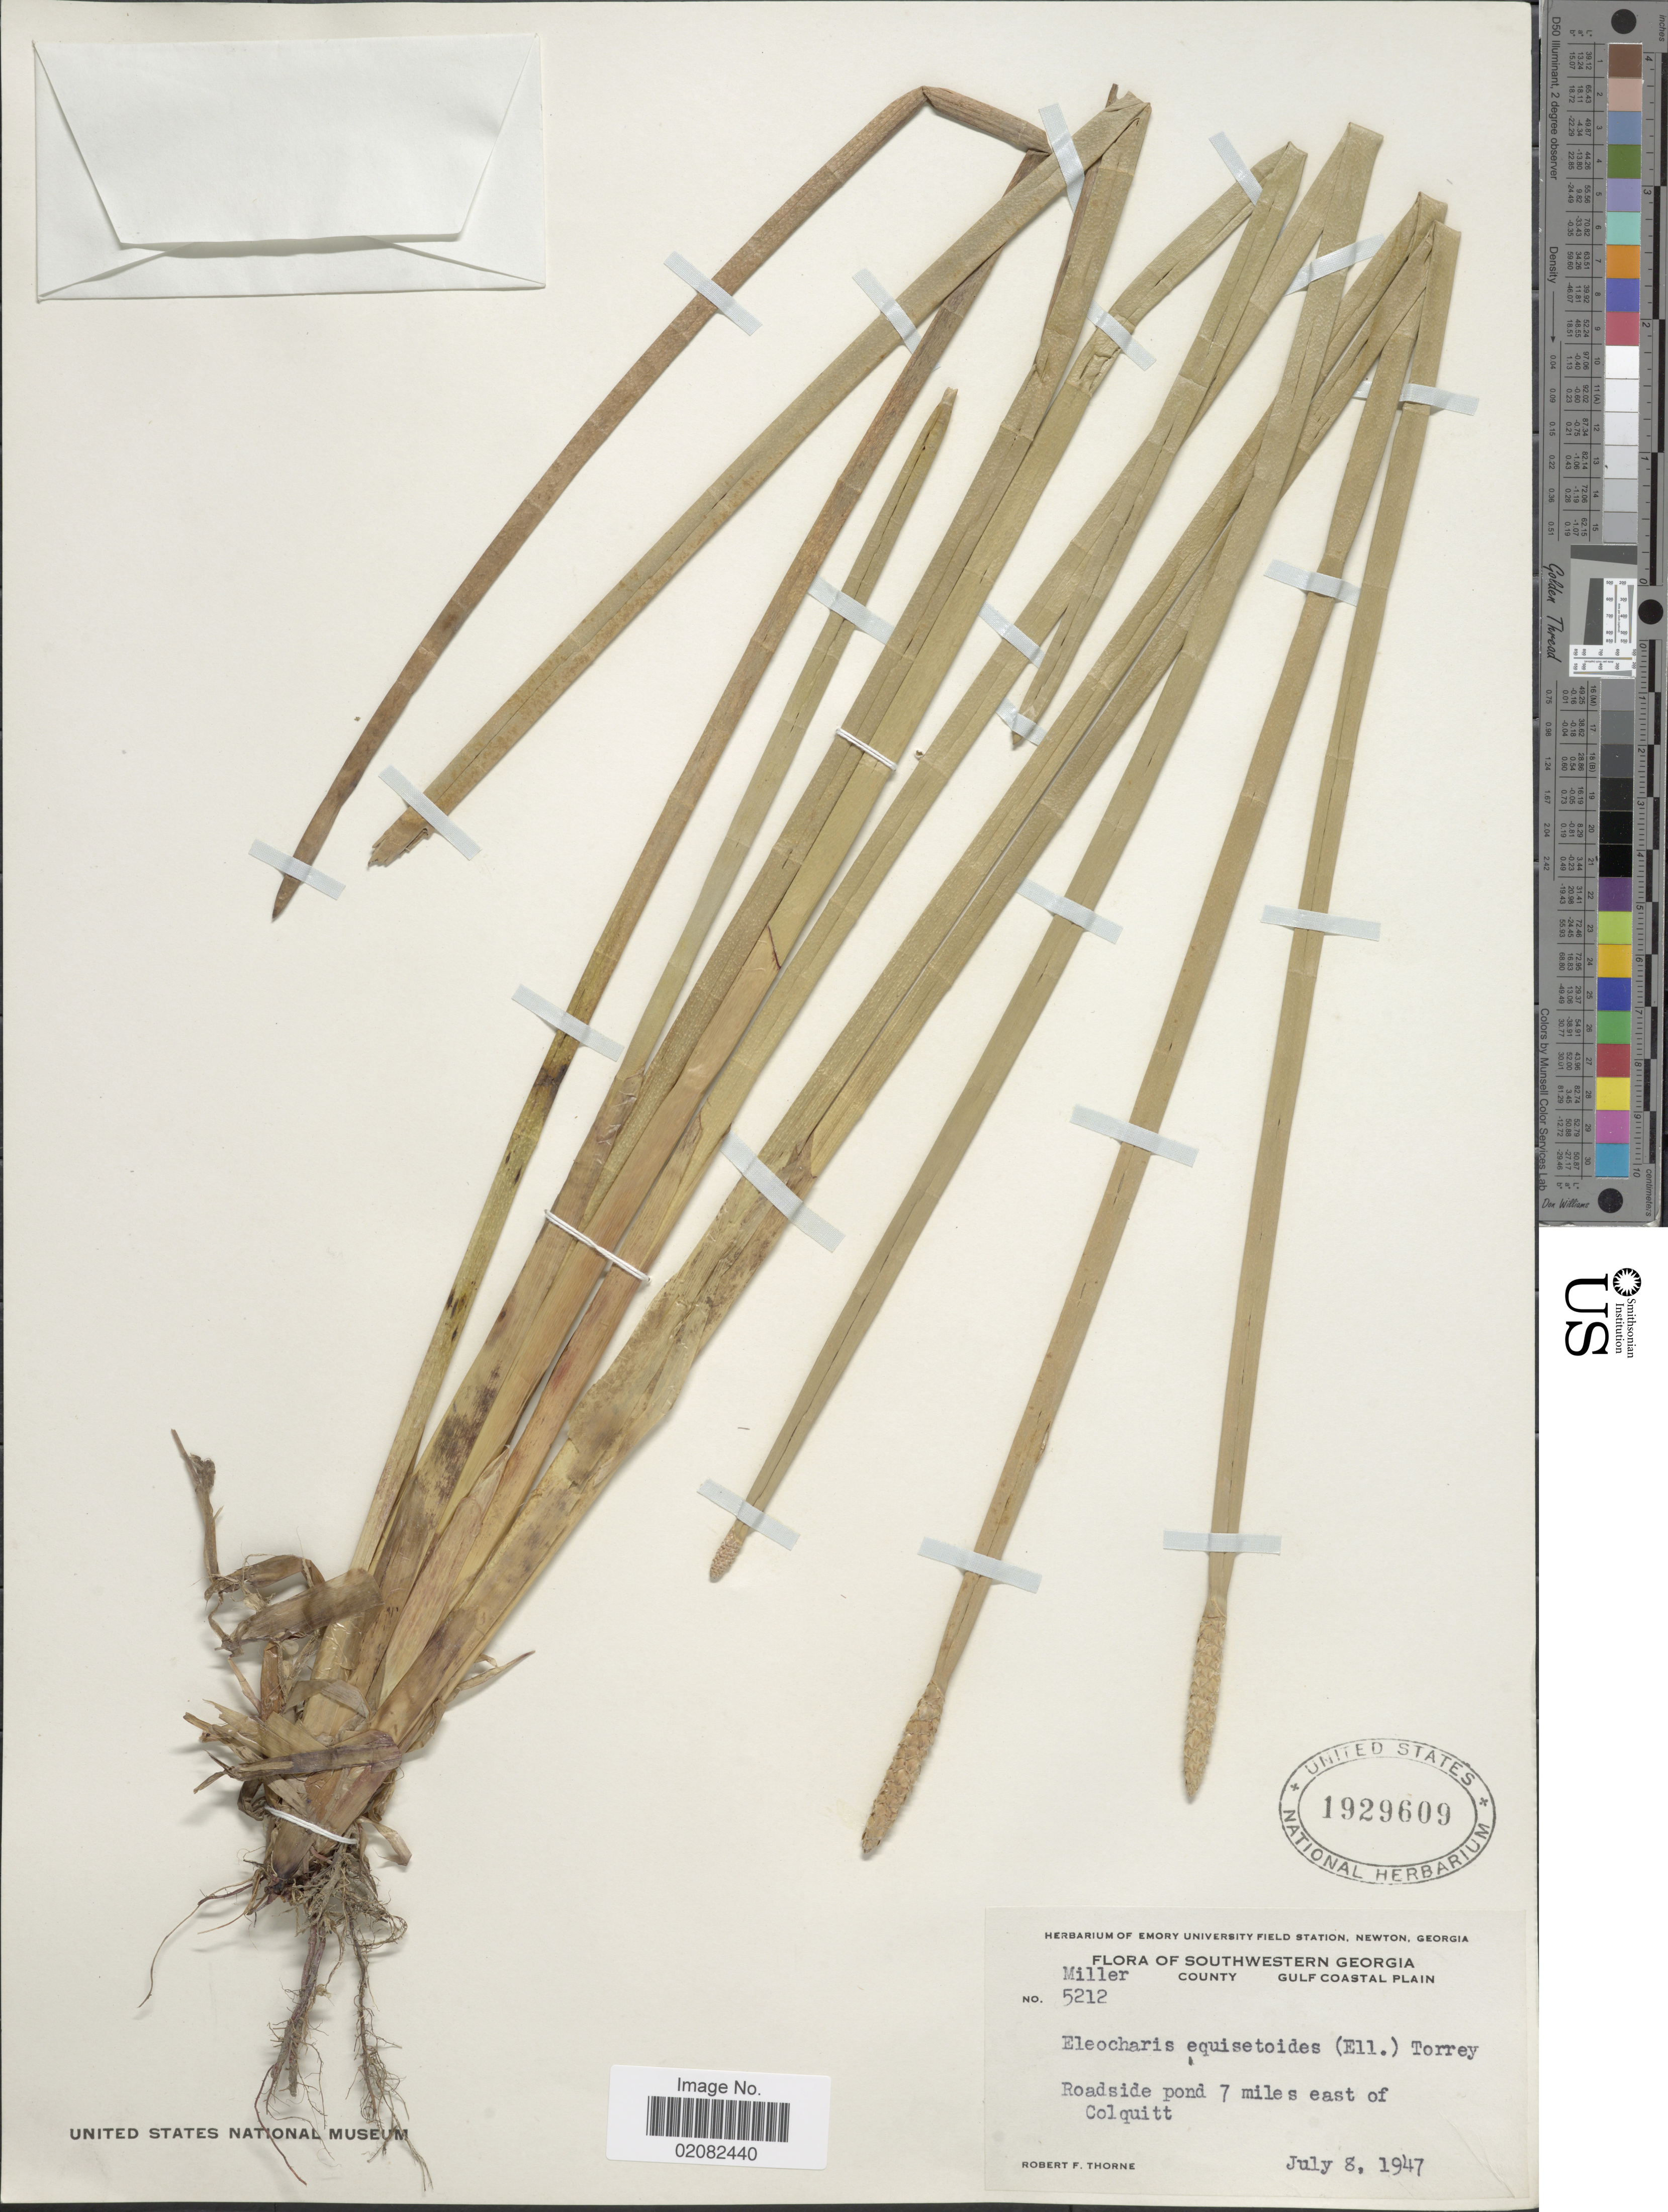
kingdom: Plantae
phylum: Tracheophyta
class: Liliopsida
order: Poales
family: Cyperaceae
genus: Eleocharis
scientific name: Eleocharis equisetoides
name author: (Elliott) Torr.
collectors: R. F. Thorne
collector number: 5212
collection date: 1947-07-08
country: United States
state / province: Georgia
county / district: Miller County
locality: Gulf Coastal Plain, roadside pond 7 miles east of Colquitt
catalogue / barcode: US 1929609